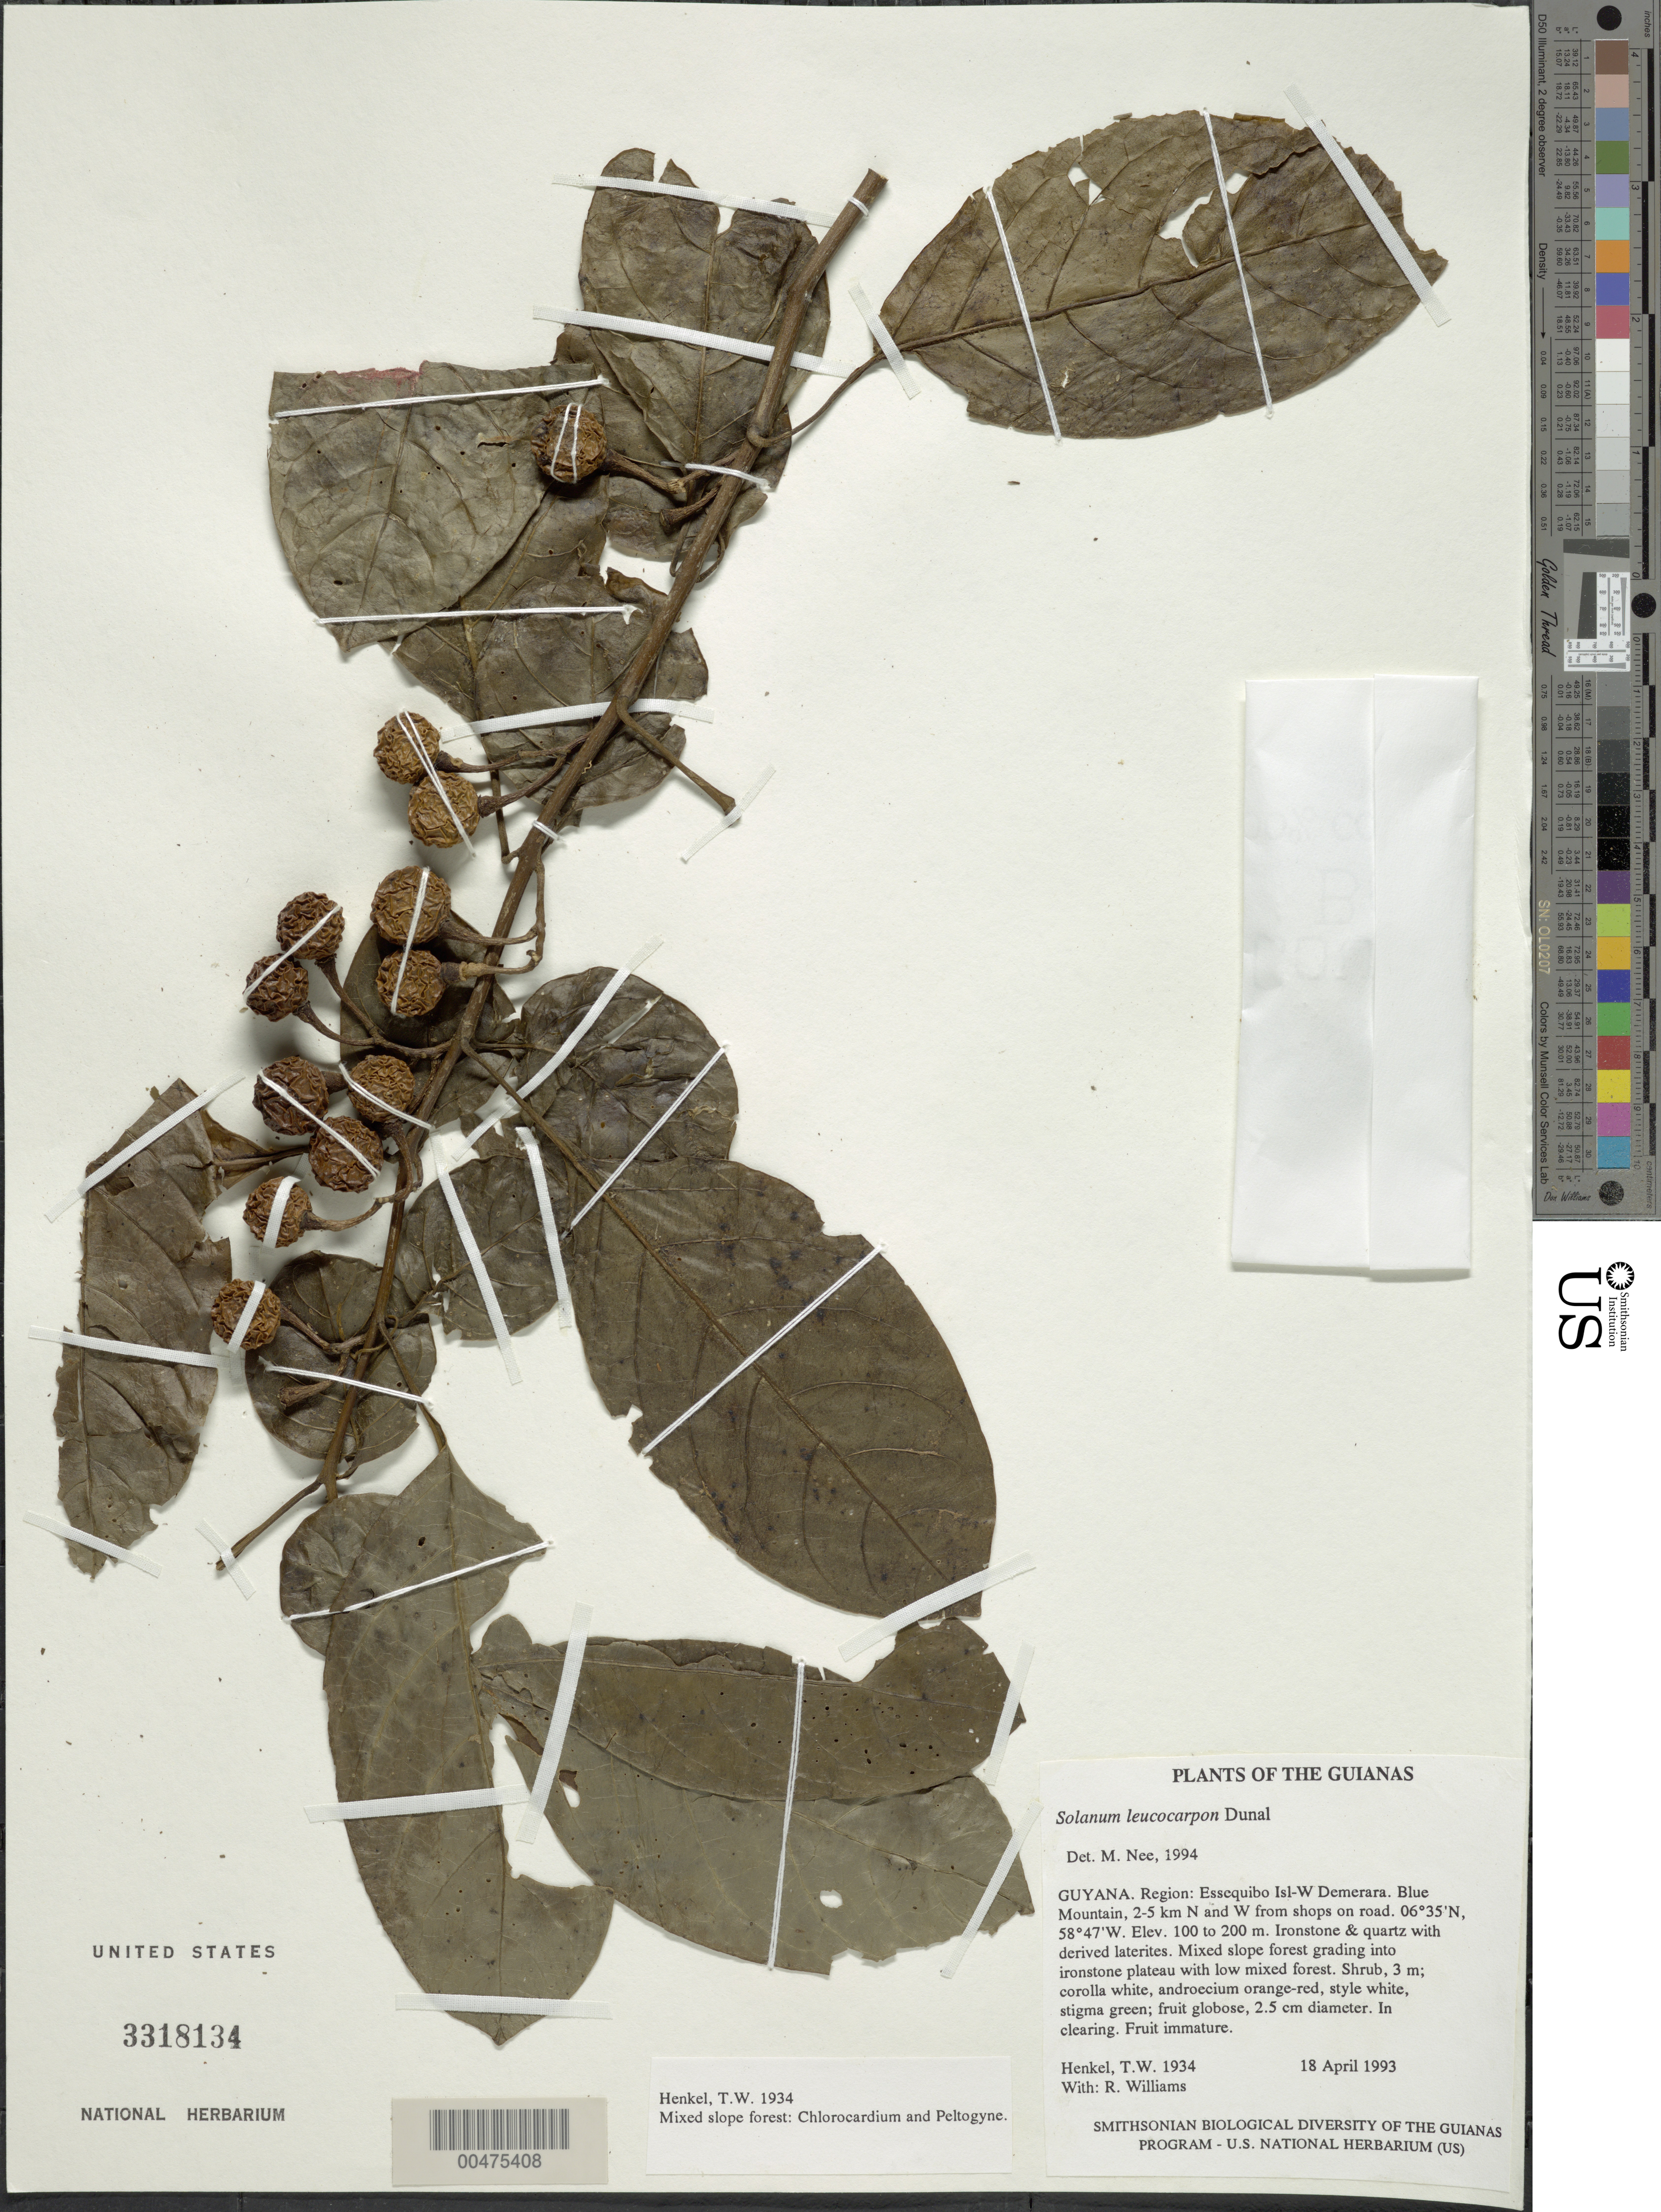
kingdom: Plantae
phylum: Tracheophyta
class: Magnoliopsida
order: Solanales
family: Solanaceae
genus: Solanum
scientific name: Solanum leucocarpon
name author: Dunal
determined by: Nee, Michael H.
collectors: T. Henkel & R. Williams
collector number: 1934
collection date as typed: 4 Apr 1993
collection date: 1993-04-04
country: Guyana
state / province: Essequibo Isl-W. Demerara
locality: Blue Mountain, 2-5 km N and W from shops on road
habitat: Ironstone & quartz with derived laterites. Mixed slope forest grading into ironstone plateau with low mixed forest. Mixed slope forest: In clearing.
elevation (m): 100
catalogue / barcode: US 3318134